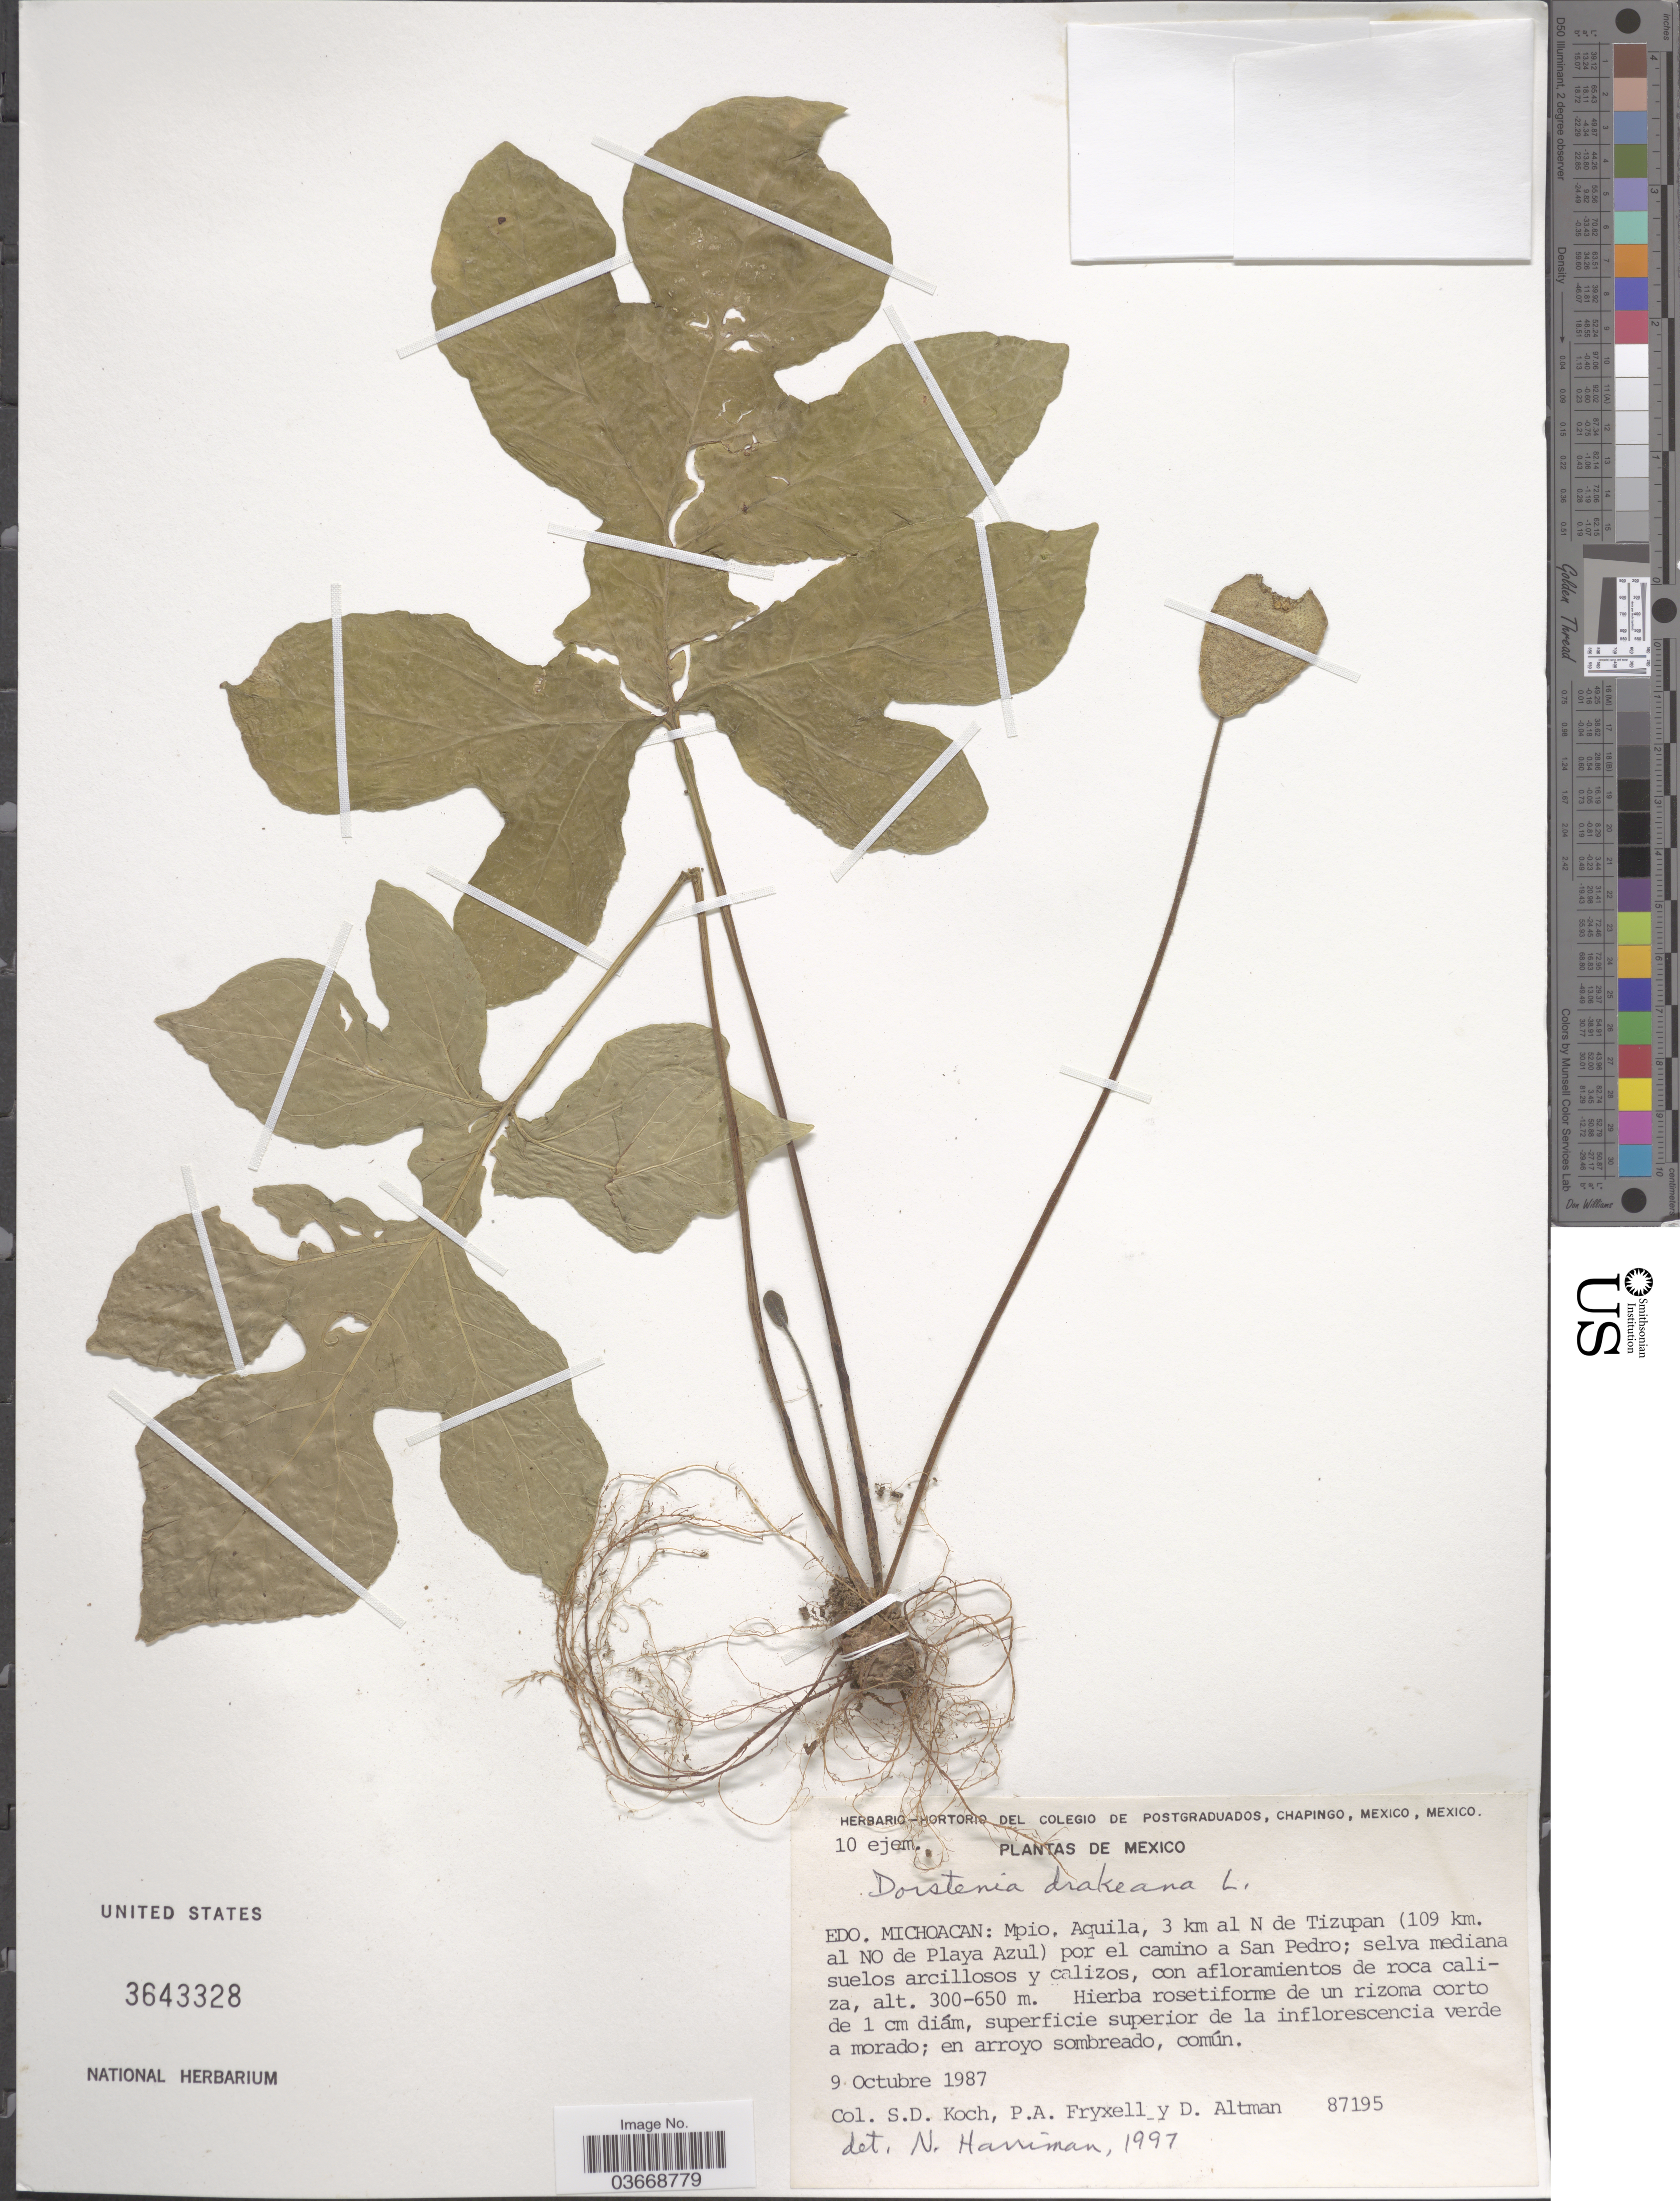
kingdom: Plantae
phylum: Tracheophyta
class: Magnoliopsida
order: Rosales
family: Moraceae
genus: Dorstenia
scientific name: Dorstenia drakena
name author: L.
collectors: S. Koch, P. A. Fryxell & D. Altman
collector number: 87195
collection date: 1987-10-09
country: Mexico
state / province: Michoacán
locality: Mpio, Aquila, 3 km al N de Tizupan (109 km. al NO de Playa Azul) por el camino a San Pedro.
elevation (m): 300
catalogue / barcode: US 3643328